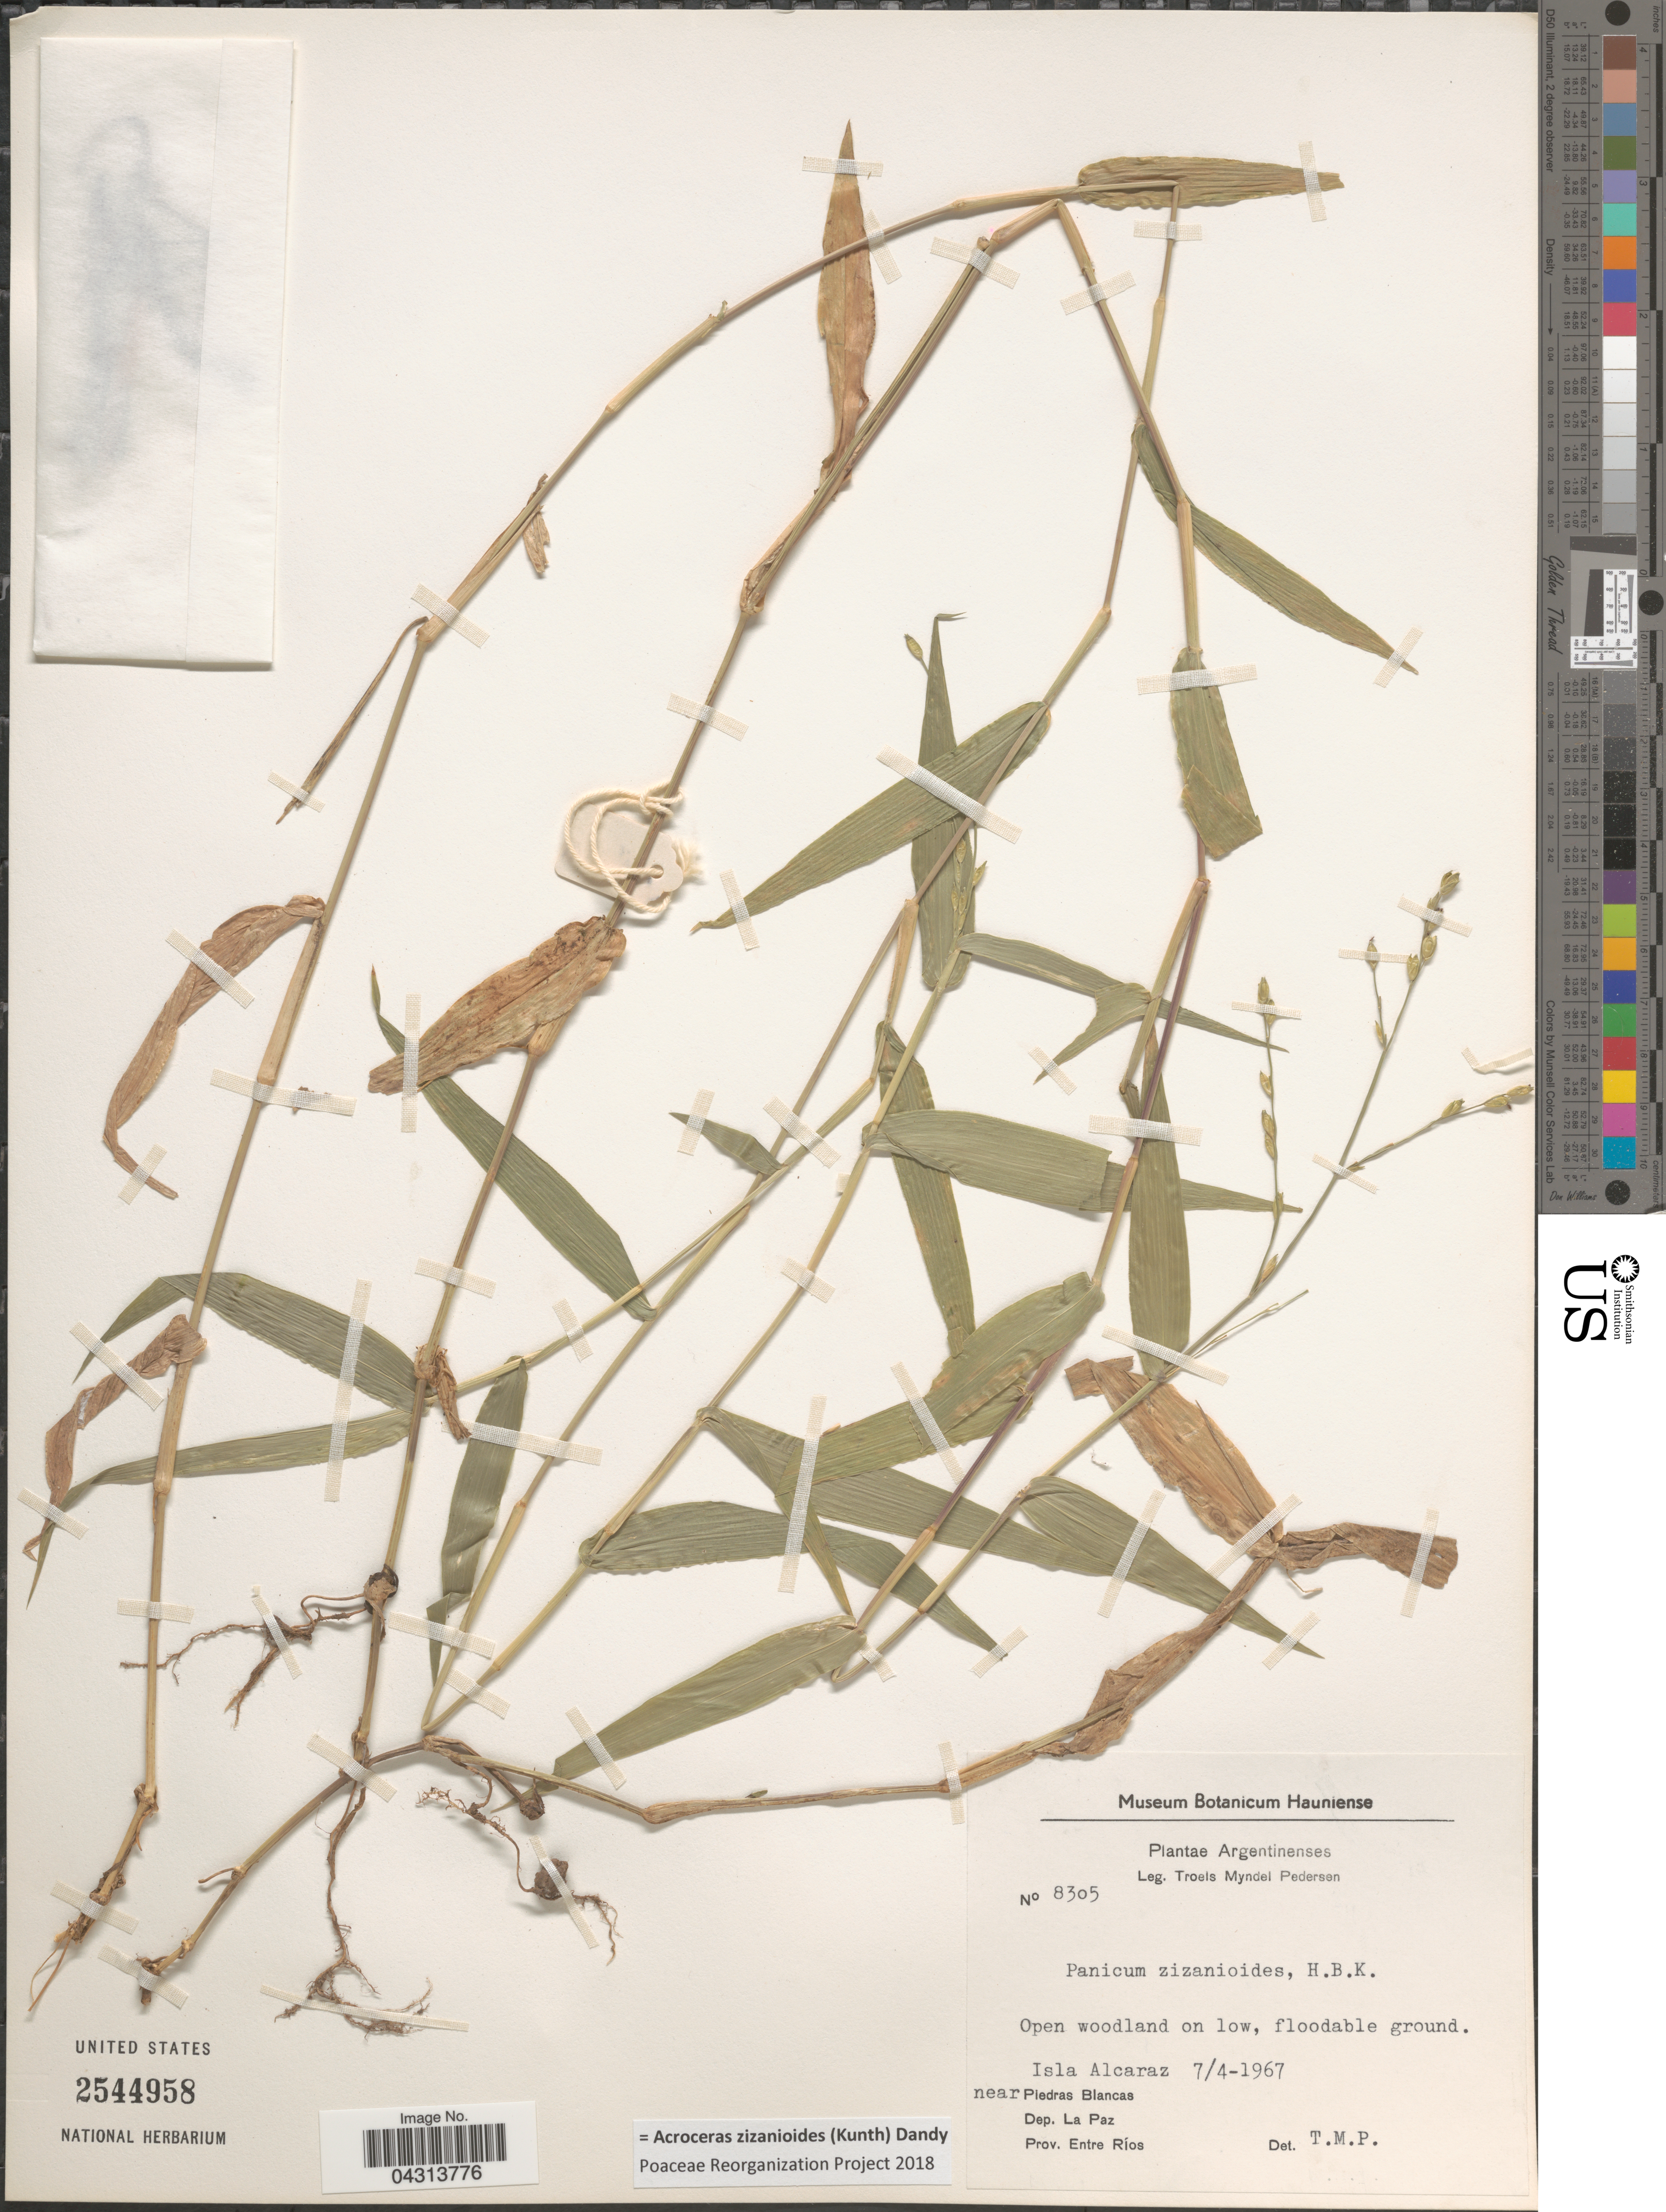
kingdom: Plantae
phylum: Tracheophyta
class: Liliopsida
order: Poales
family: Poaceae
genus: Acroceras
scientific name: Acroceras zizanioides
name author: (Kunth) Dandy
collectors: T. Pederson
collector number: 8305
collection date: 1967-04-07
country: Argentina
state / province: Entre Rios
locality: Isla Alcaraz near Piedras Blancas. Dep. La Paz.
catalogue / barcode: US 2544958